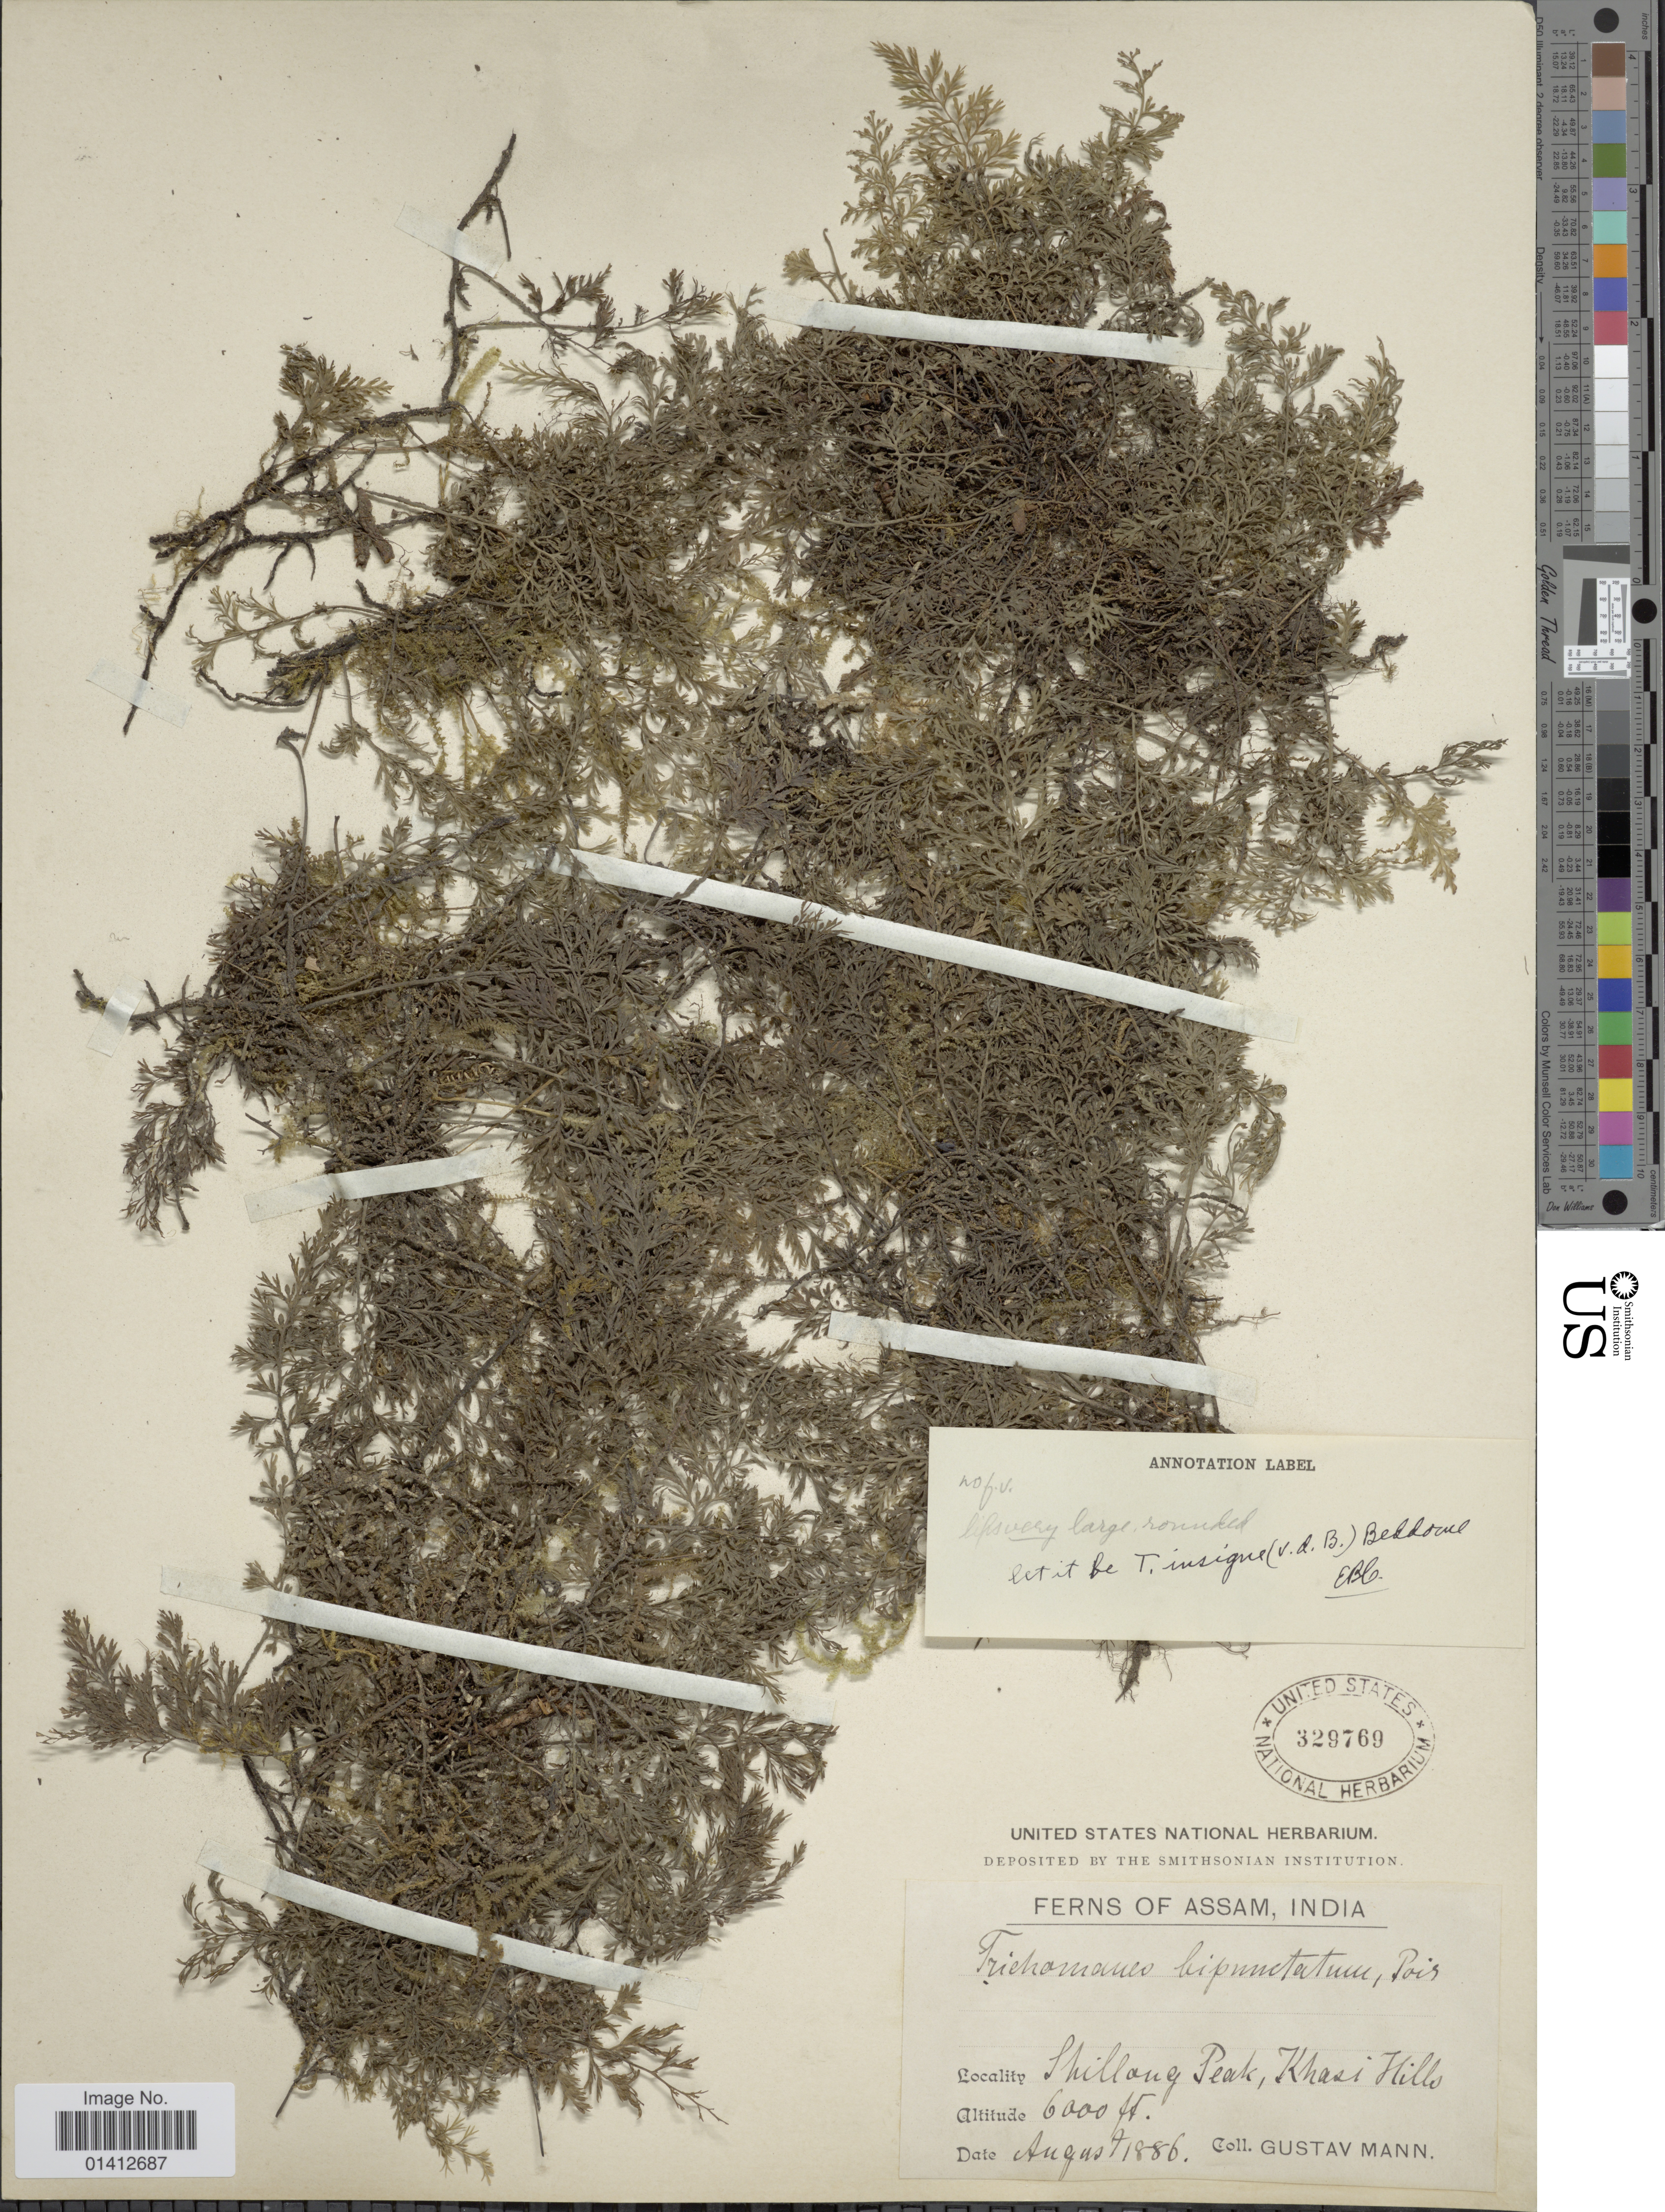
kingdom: Plantae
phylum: Tracheophyta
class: Polypodiopsida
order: Hymenophyllales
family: Hymenophyllaceae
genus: Crepidomanes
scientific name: Crepidomanes insigne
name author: (Bosch) C.X. Fu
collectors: G. Mann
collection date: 1886-08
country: India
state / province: Meghalaya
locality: Shillong Peak, Khasi Hills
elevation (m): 1829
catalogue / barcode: US 329769